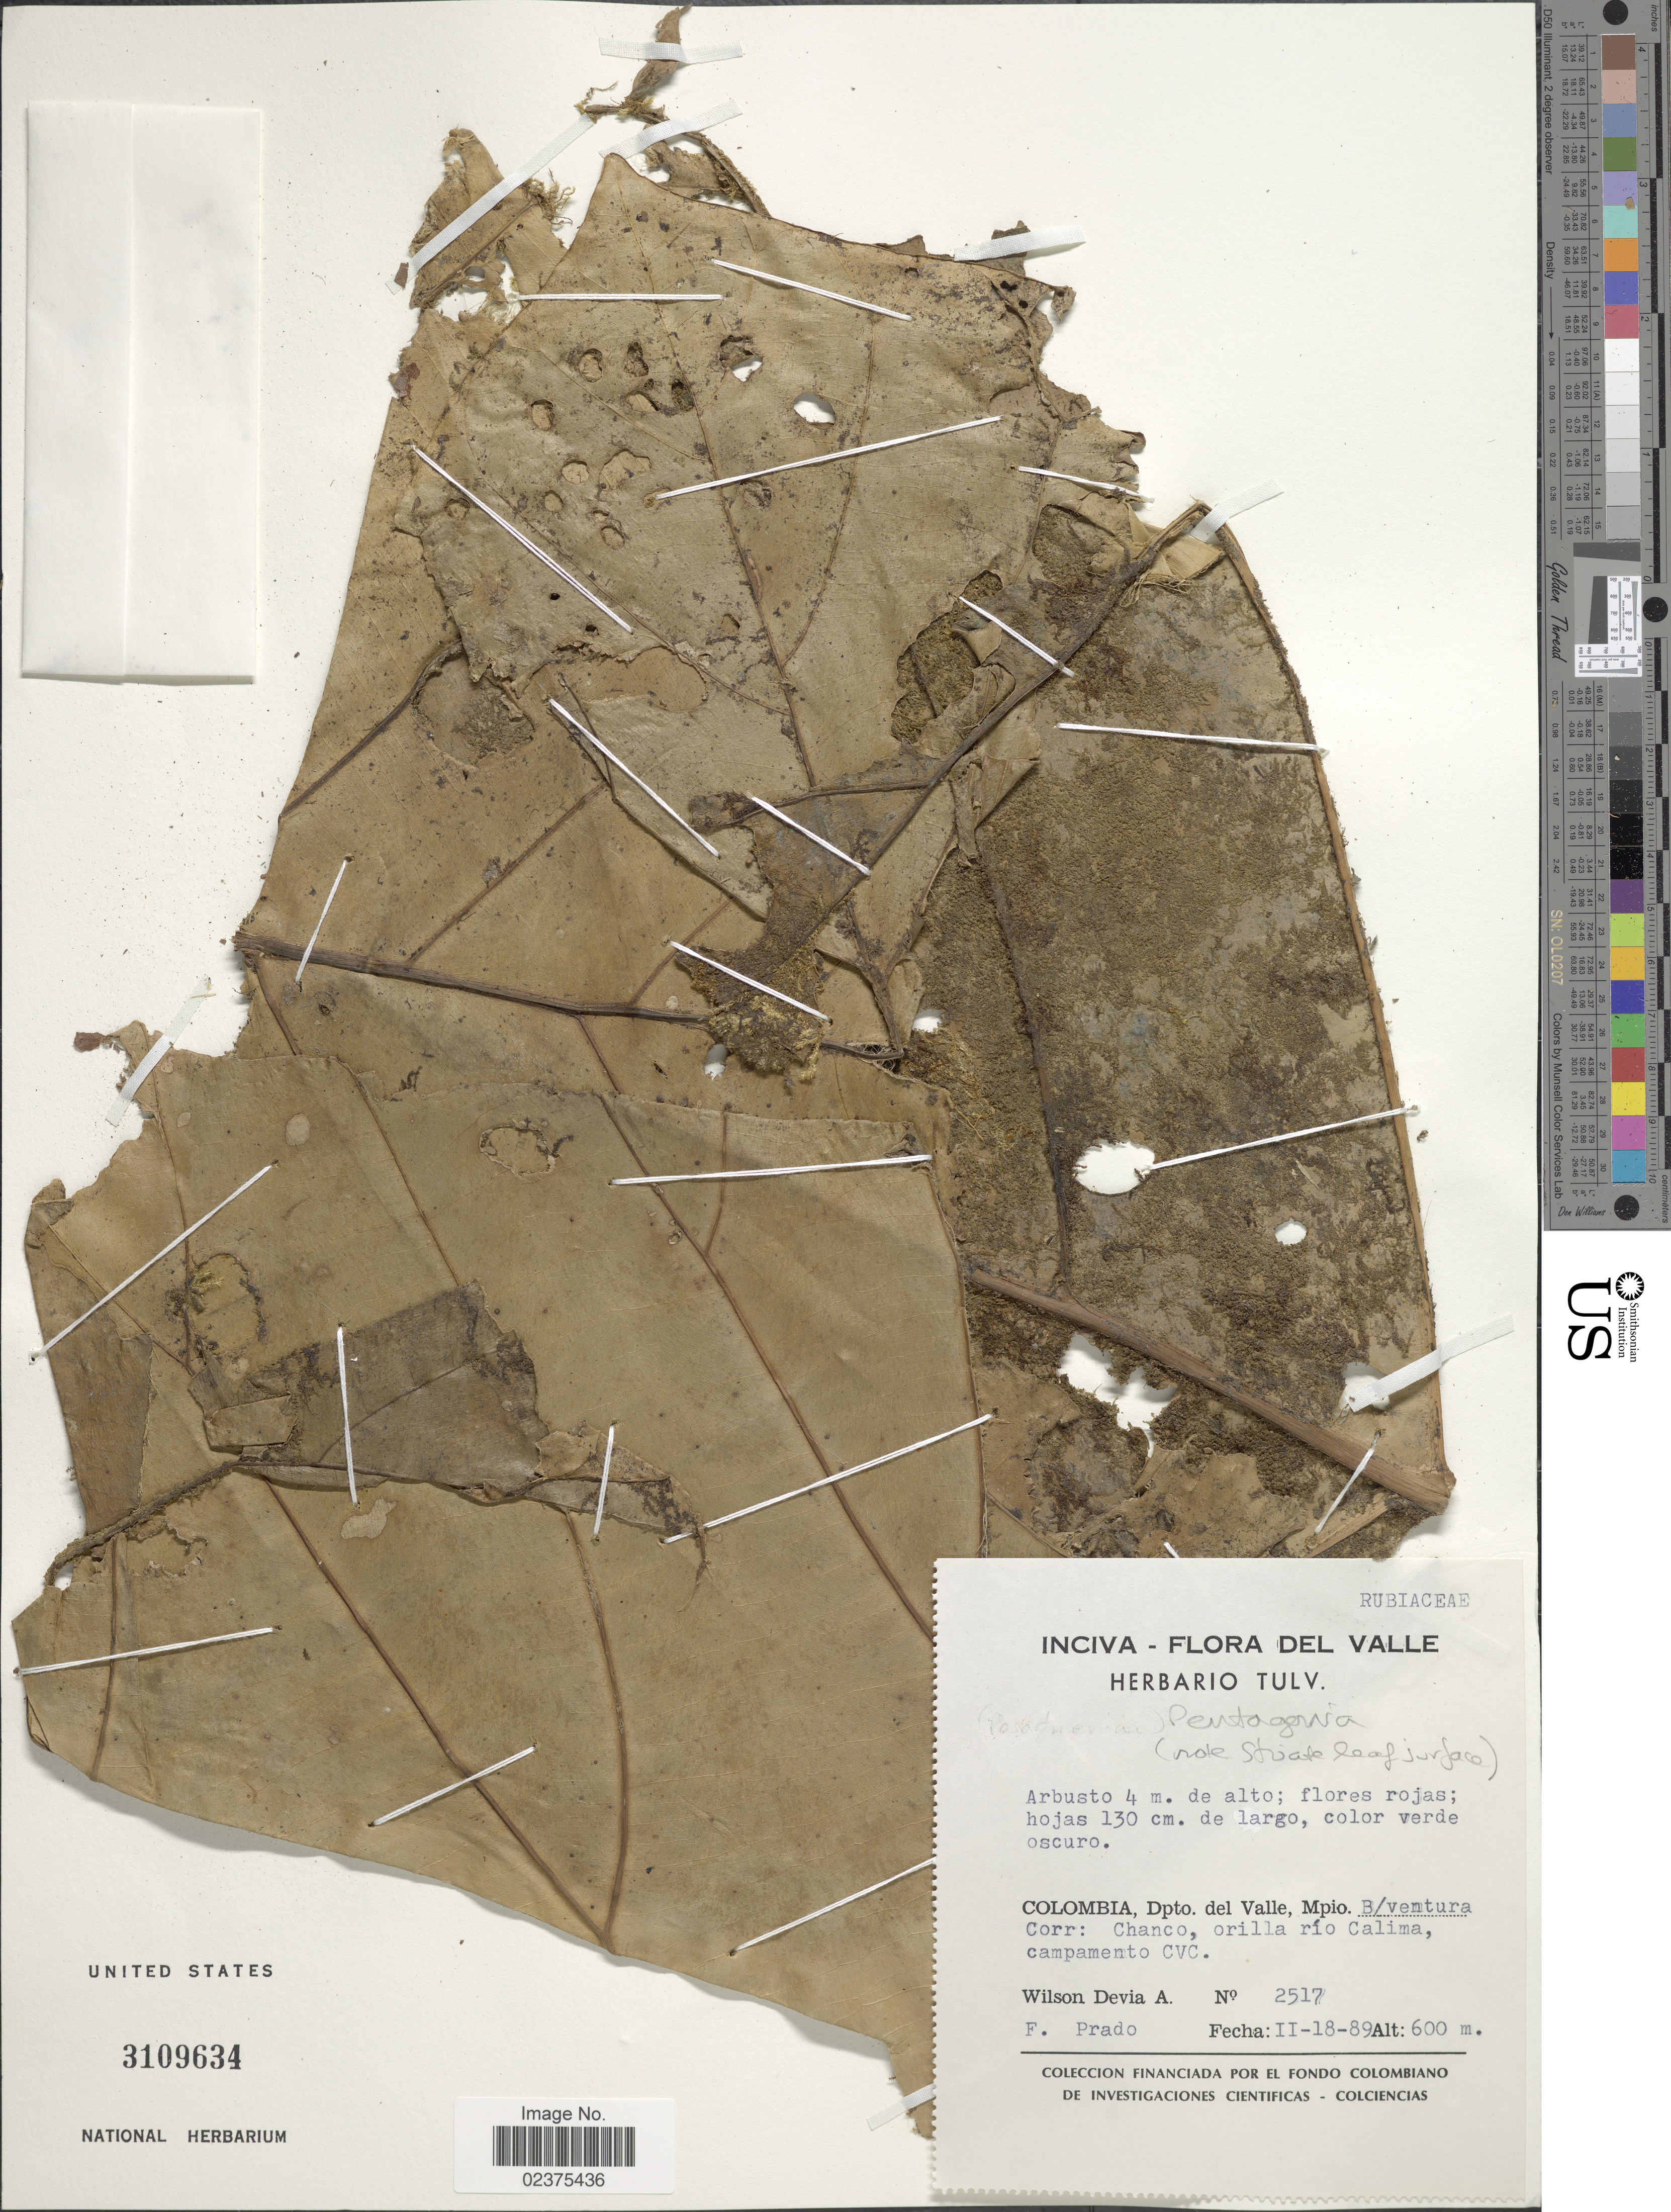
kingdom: Plantae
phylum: Tracheophyta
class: Magnoliopsida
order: Gentianales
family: Rubiaceae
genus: Pentagonia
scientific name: Pentagonia sp.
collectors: W. Devia A. & F. Prado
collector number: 2517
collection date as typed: Transcribed d/m/y: 18/2/89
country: Colombia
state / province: Valle del Cauca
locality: Colombia, Dpto. de; Valle, Mpio. B/ventura Corr: Chanco, orilla rio Calima, campamento CVC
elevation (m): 600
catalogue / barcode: US 3109634